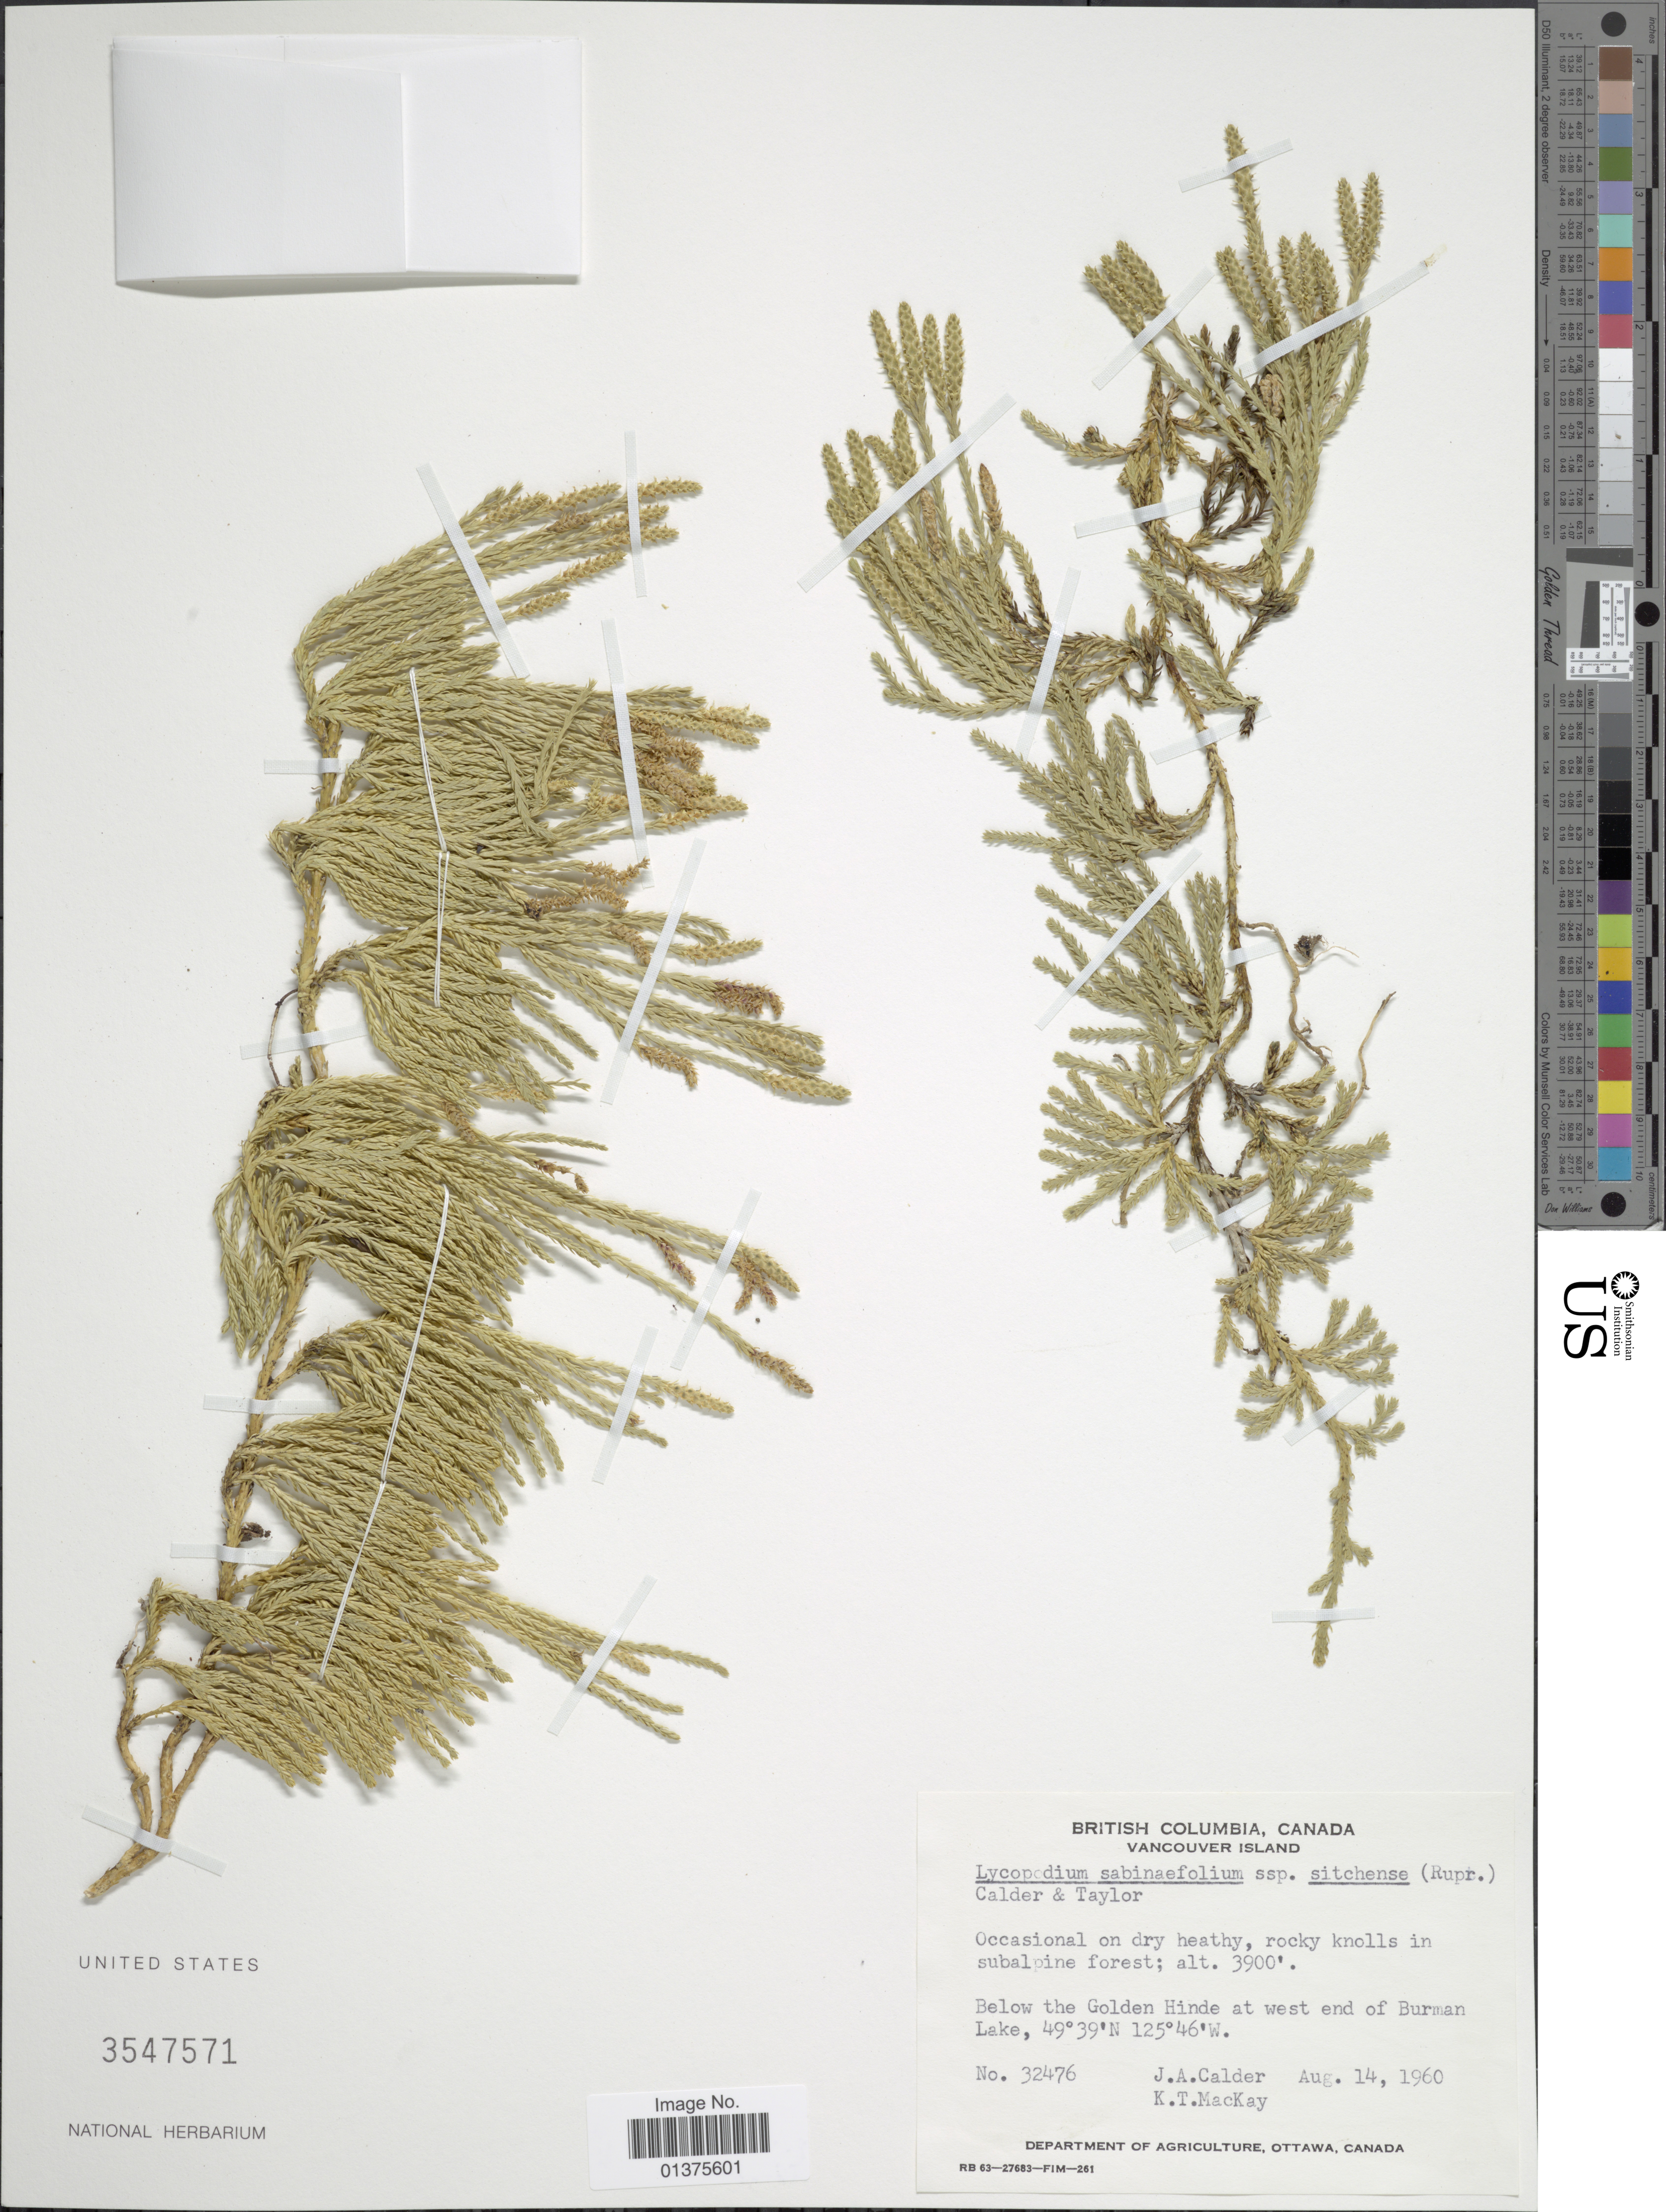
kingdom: Plantae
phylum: Tracheophyta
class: Lycopodiopsida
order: Lycopodiales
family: Lycopodiaceae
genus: Diphasiastrum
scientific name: Diphasiastrum sitchense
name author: (Rupr.) Holub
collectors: J. A. Calder & K. T. Mackay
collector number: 32476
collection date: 1960-08-14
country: Canada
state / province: British Columbia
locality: Vancouver Island, Below the Golden Hinde at west end of Burman Lake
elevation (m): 1189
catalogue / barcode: US 3547571